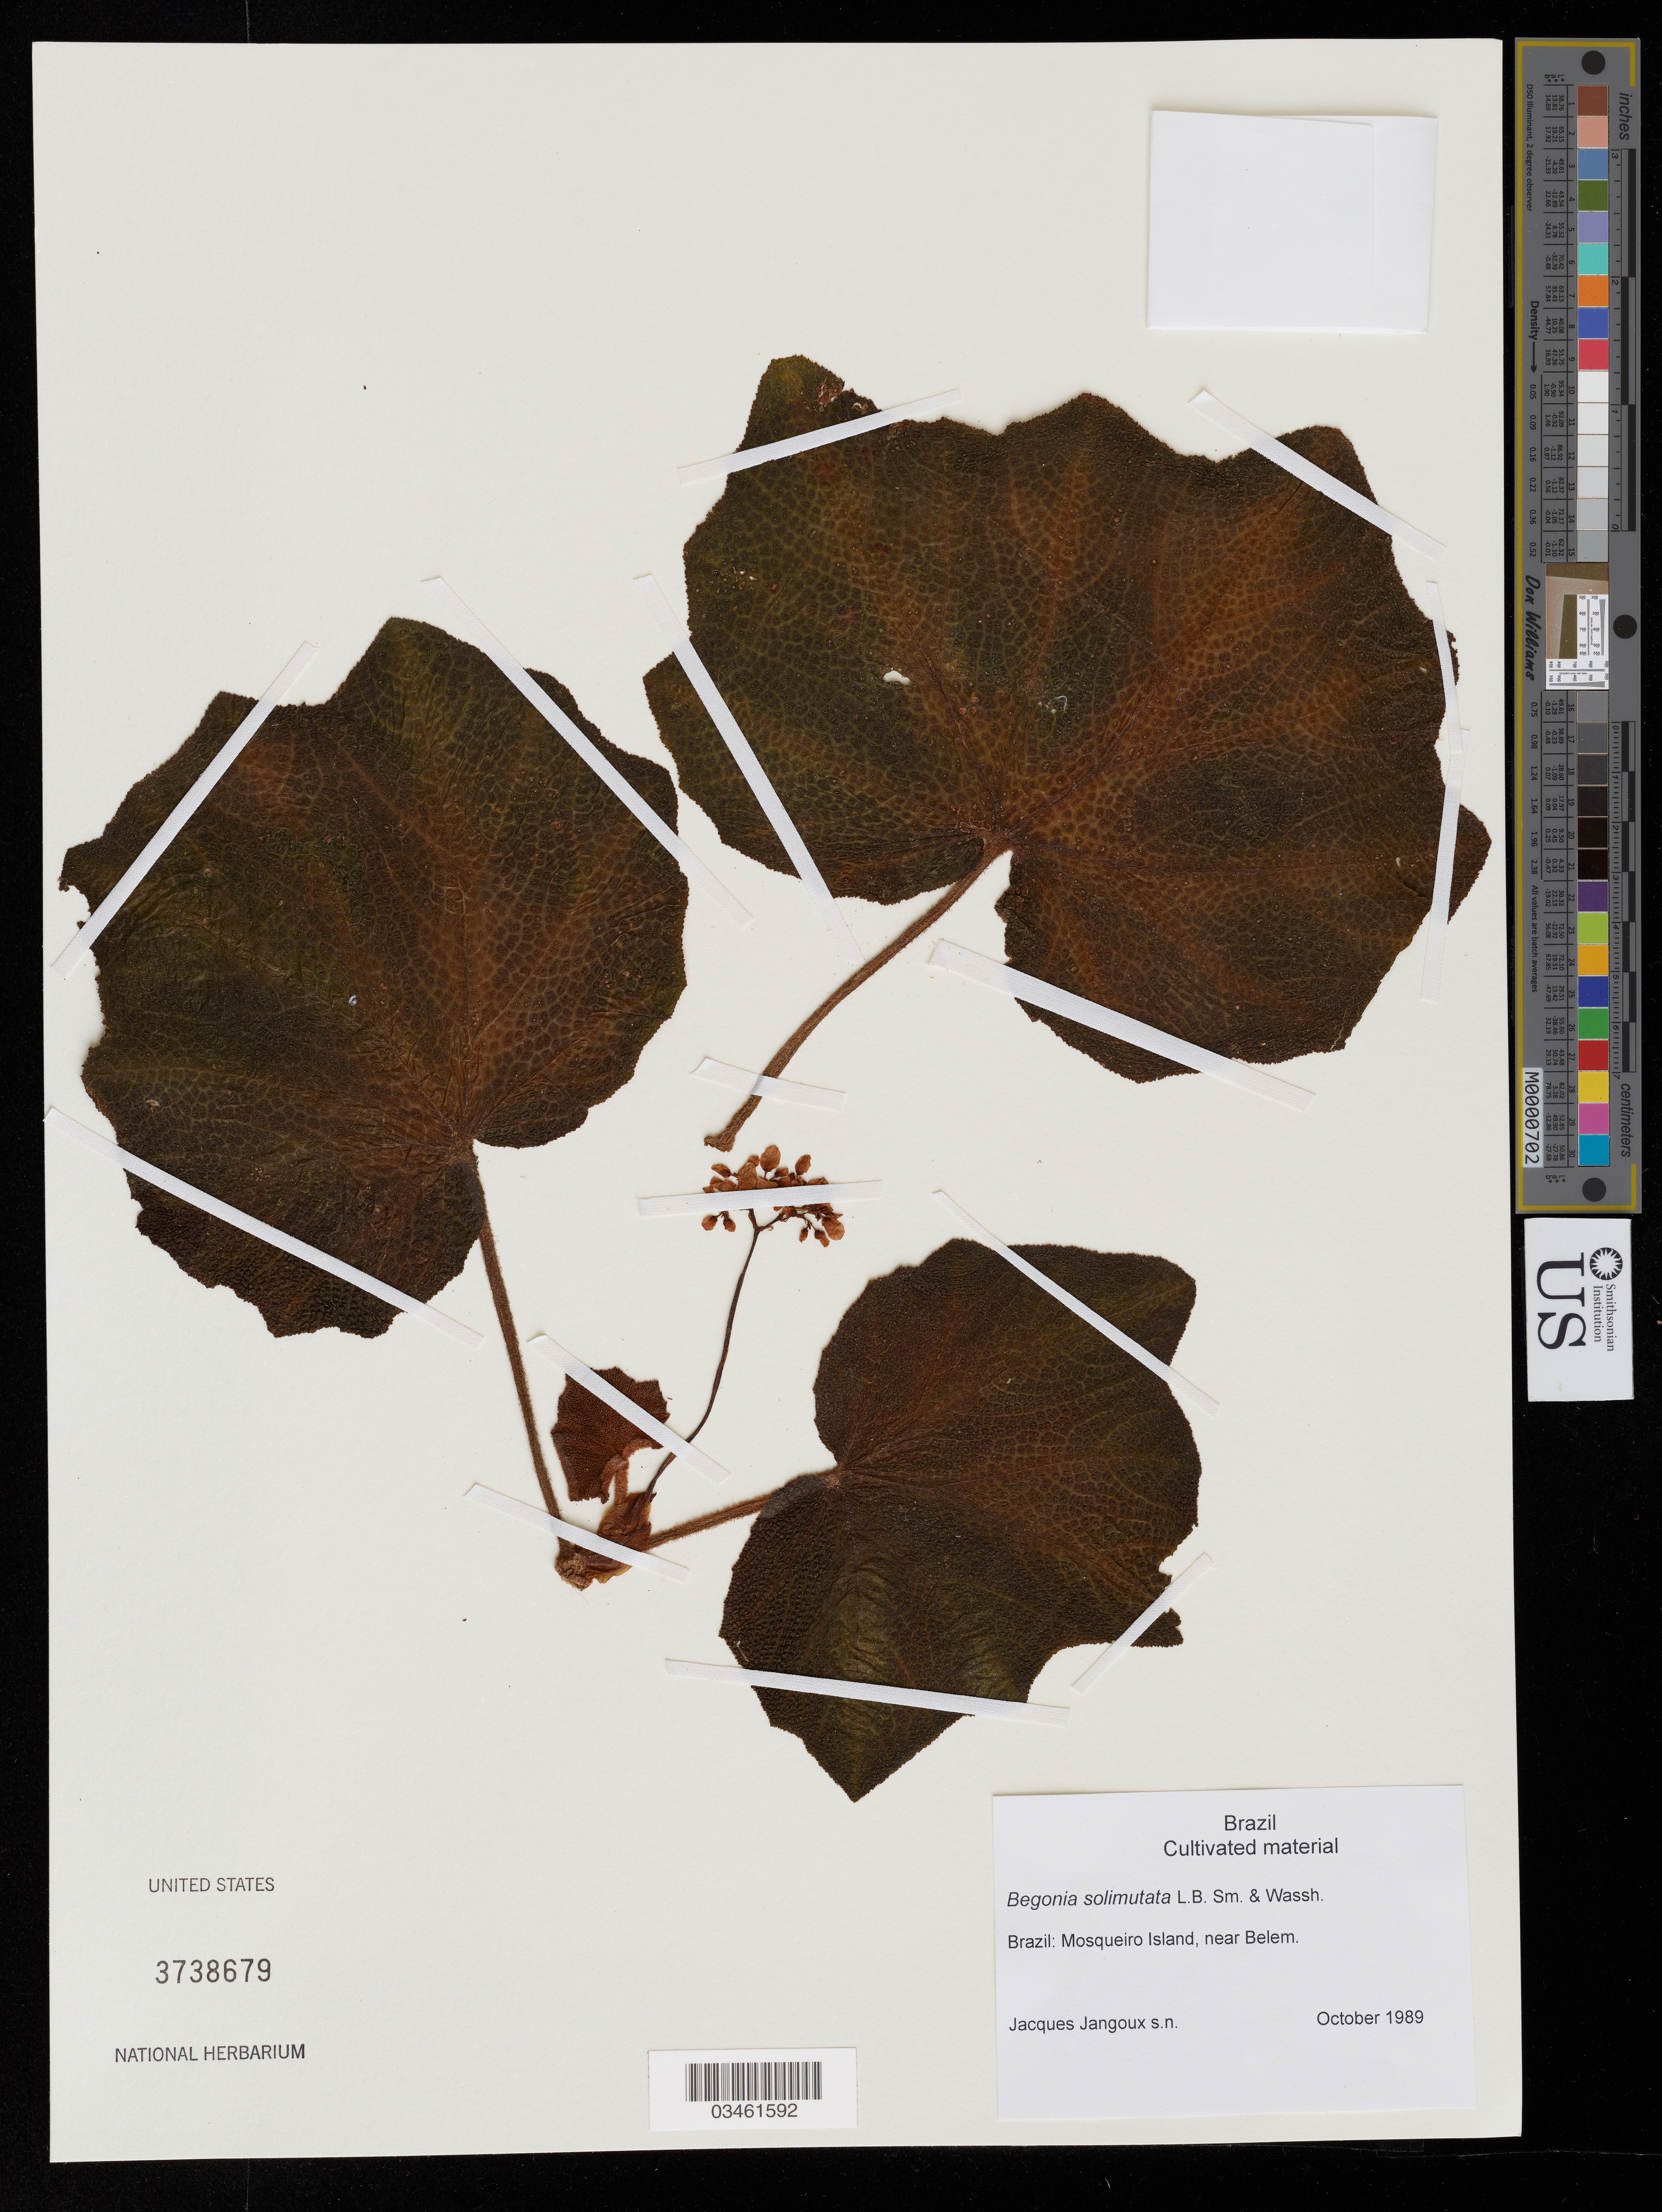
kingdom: Plantae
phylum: Tracheophyta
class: Magnoliopsida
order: Cucurbitales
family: Begoniaceae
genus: Begonia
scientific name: Begonia soli-mutata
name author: L.B. Sm. & Wassh.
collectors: J. I. Jangoux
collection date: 1989-10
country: Brazil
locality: Mosqueiro Island, near Belem.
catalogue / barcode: US 3738679